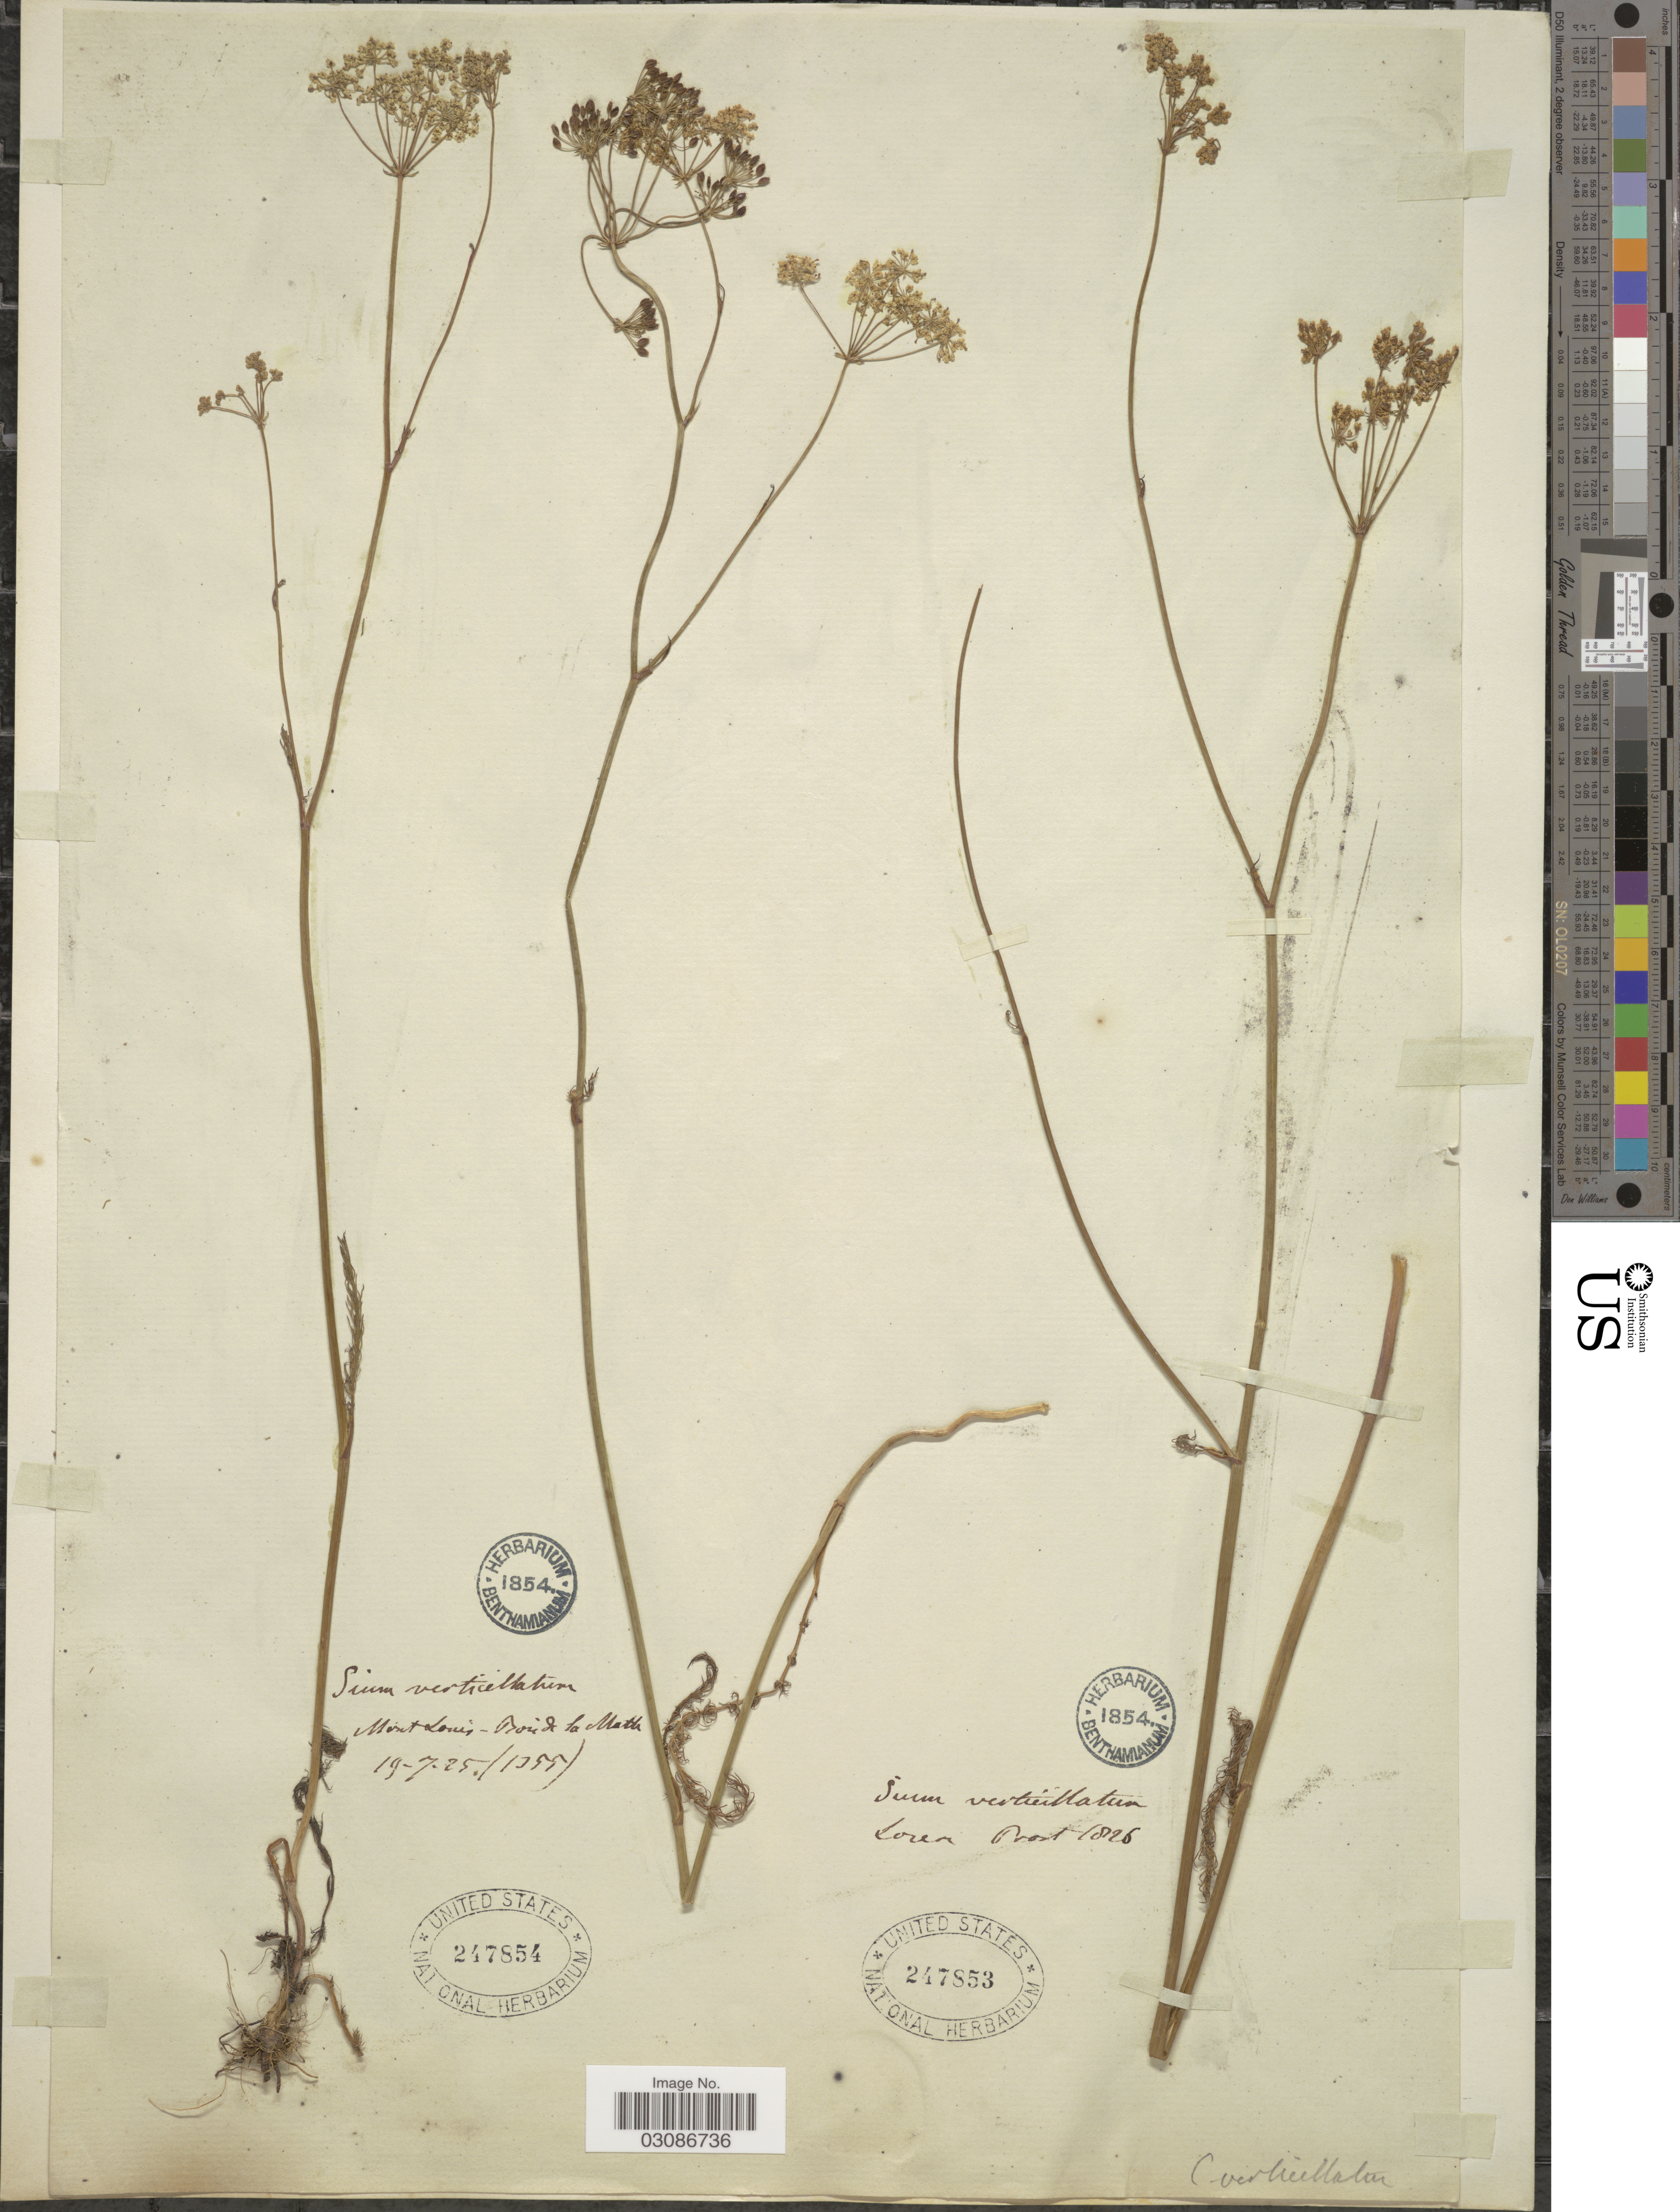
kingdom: Plantae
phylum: Tracheophyta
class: Magnoliopsida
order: Apiales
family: Apiaceae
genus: Sium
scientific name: Sium verticillatum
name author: (L.) Lam.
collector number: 1355?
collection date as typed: Transcribed d/m/y: 19/7/25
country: France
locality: Mount Louis - Floride la Matta. [interpreted]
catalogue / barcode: US 247854-2